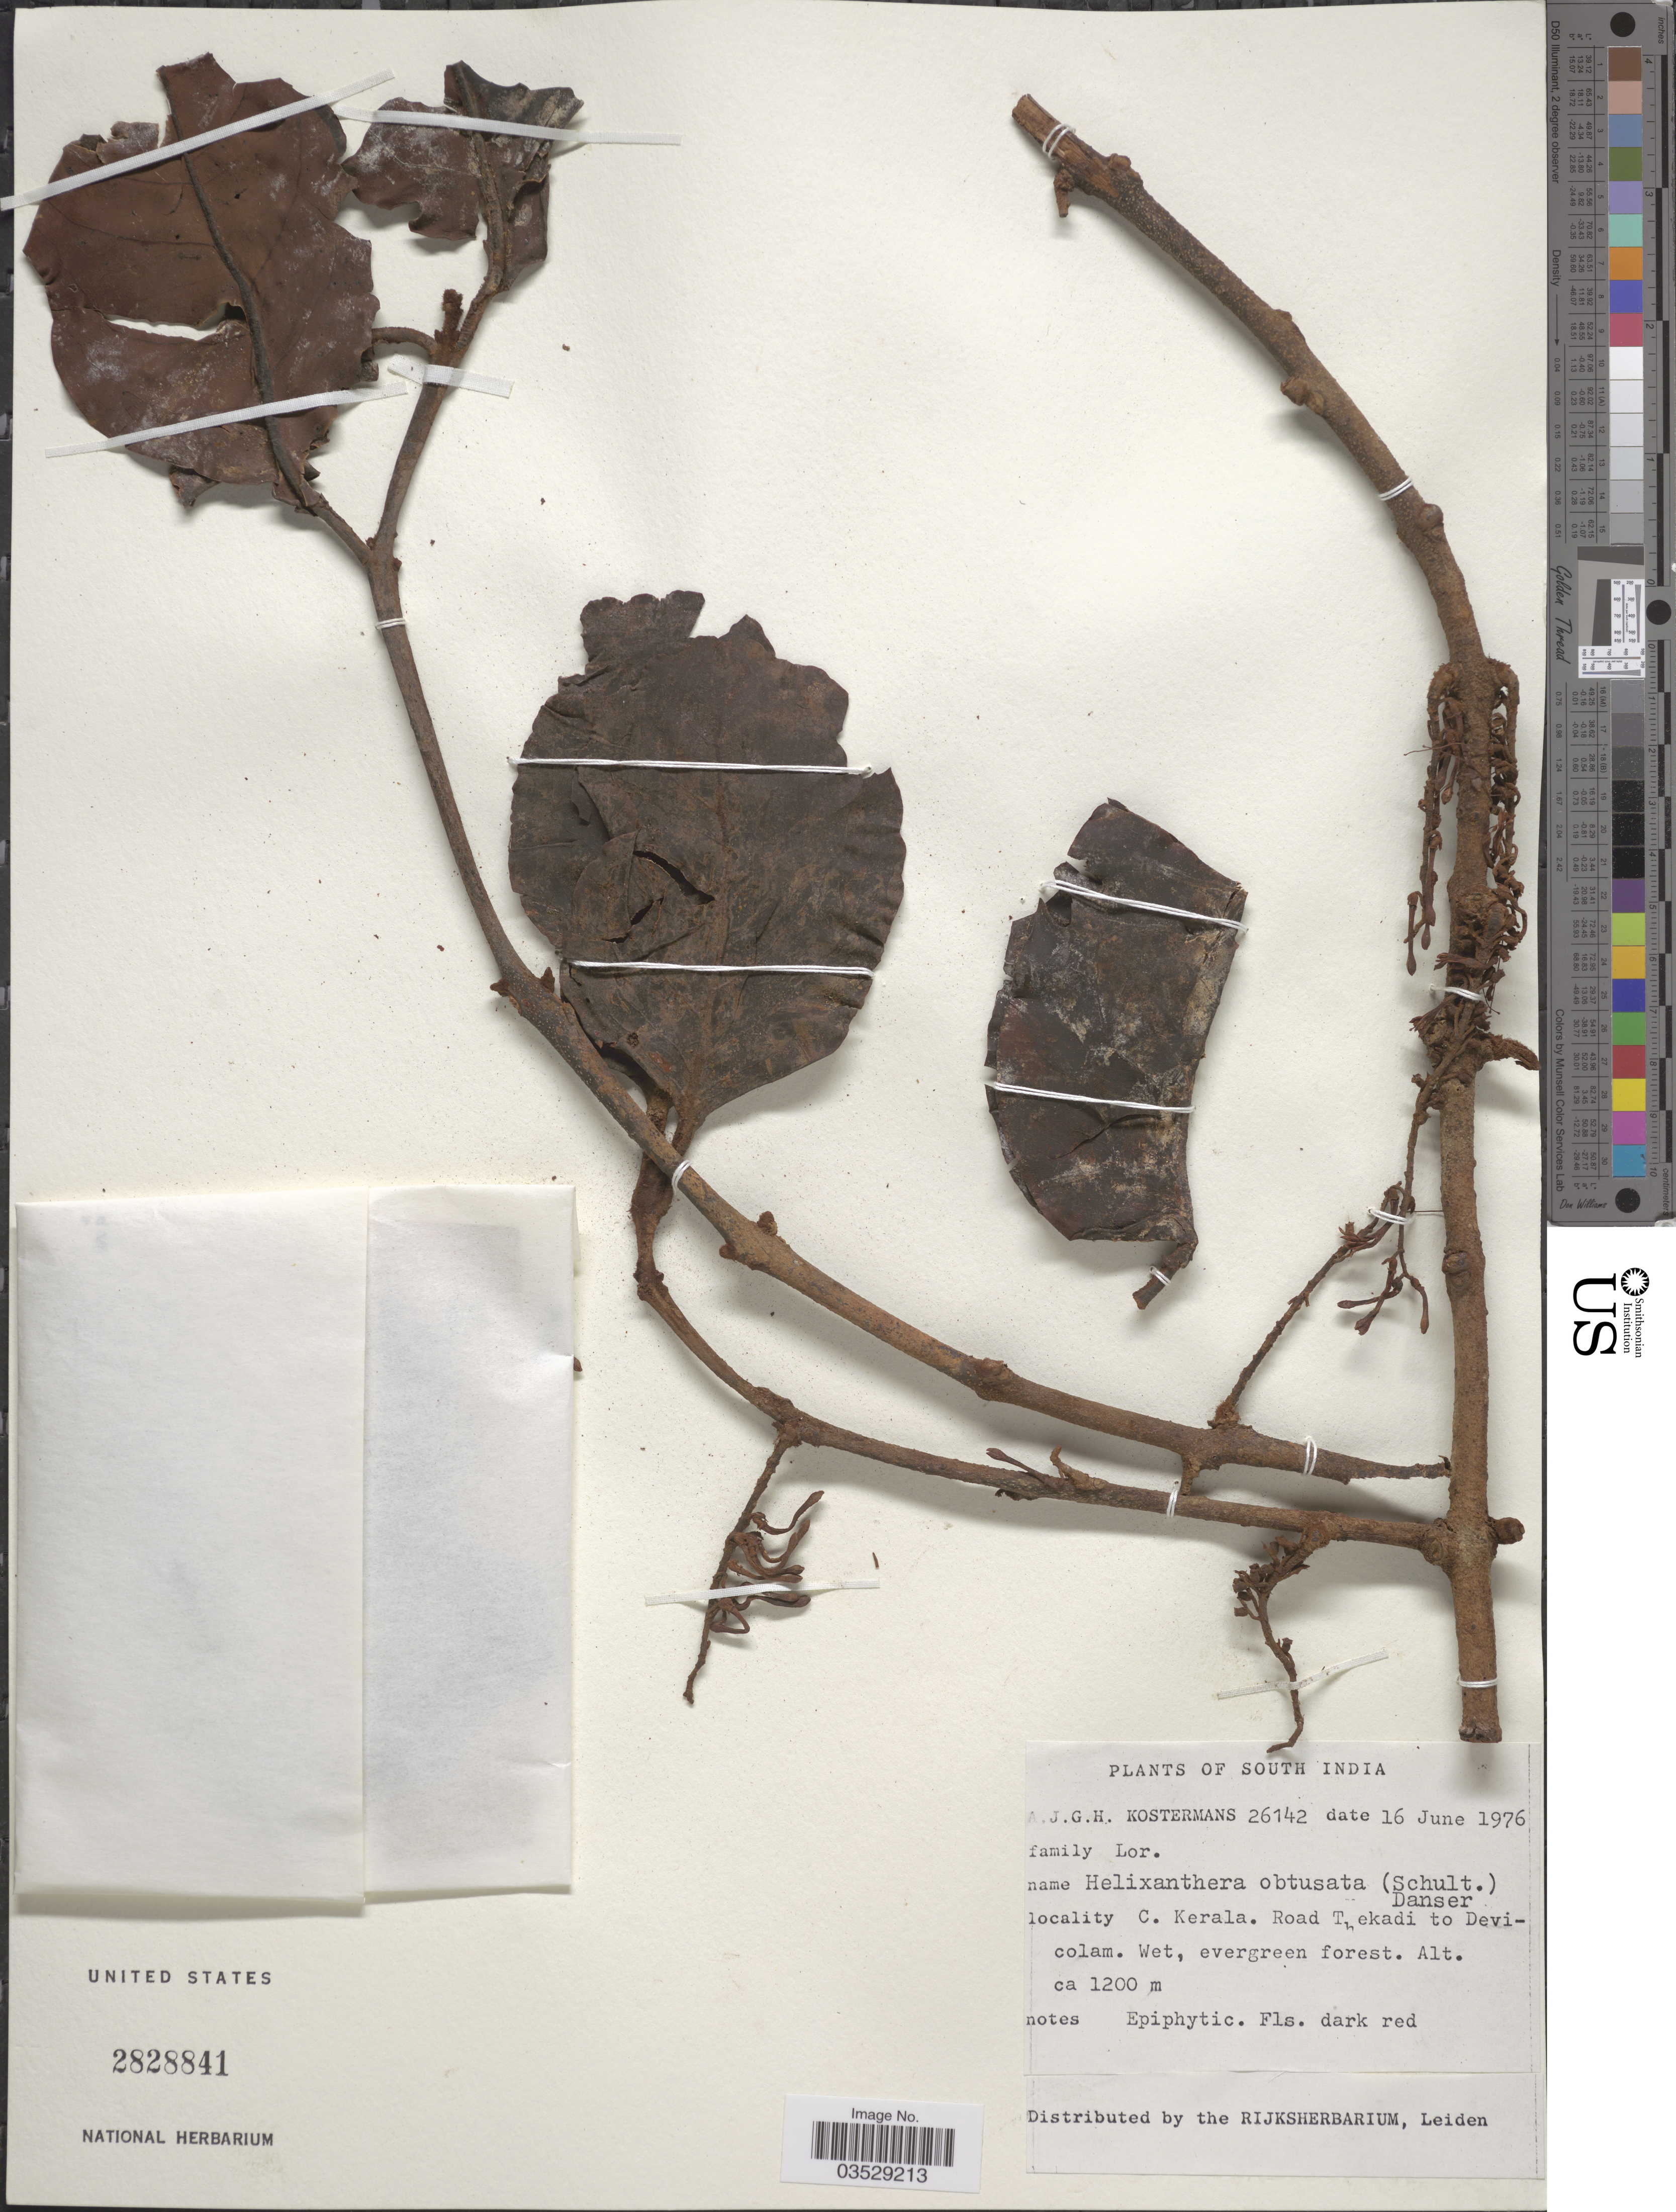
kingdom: Plantae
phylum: Tracheophyta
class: Magnoliopsida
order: Santalales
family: Loranthaceae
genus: Helixanthera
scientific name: Helixanthera obtusata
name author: Danser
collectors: A. J. G. Kostermans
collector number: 26142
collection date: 1976-06-16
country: India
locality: South India. C. Kerala. Road Thekadi to Devicolam.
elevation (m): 1200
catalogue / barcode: US 2828841